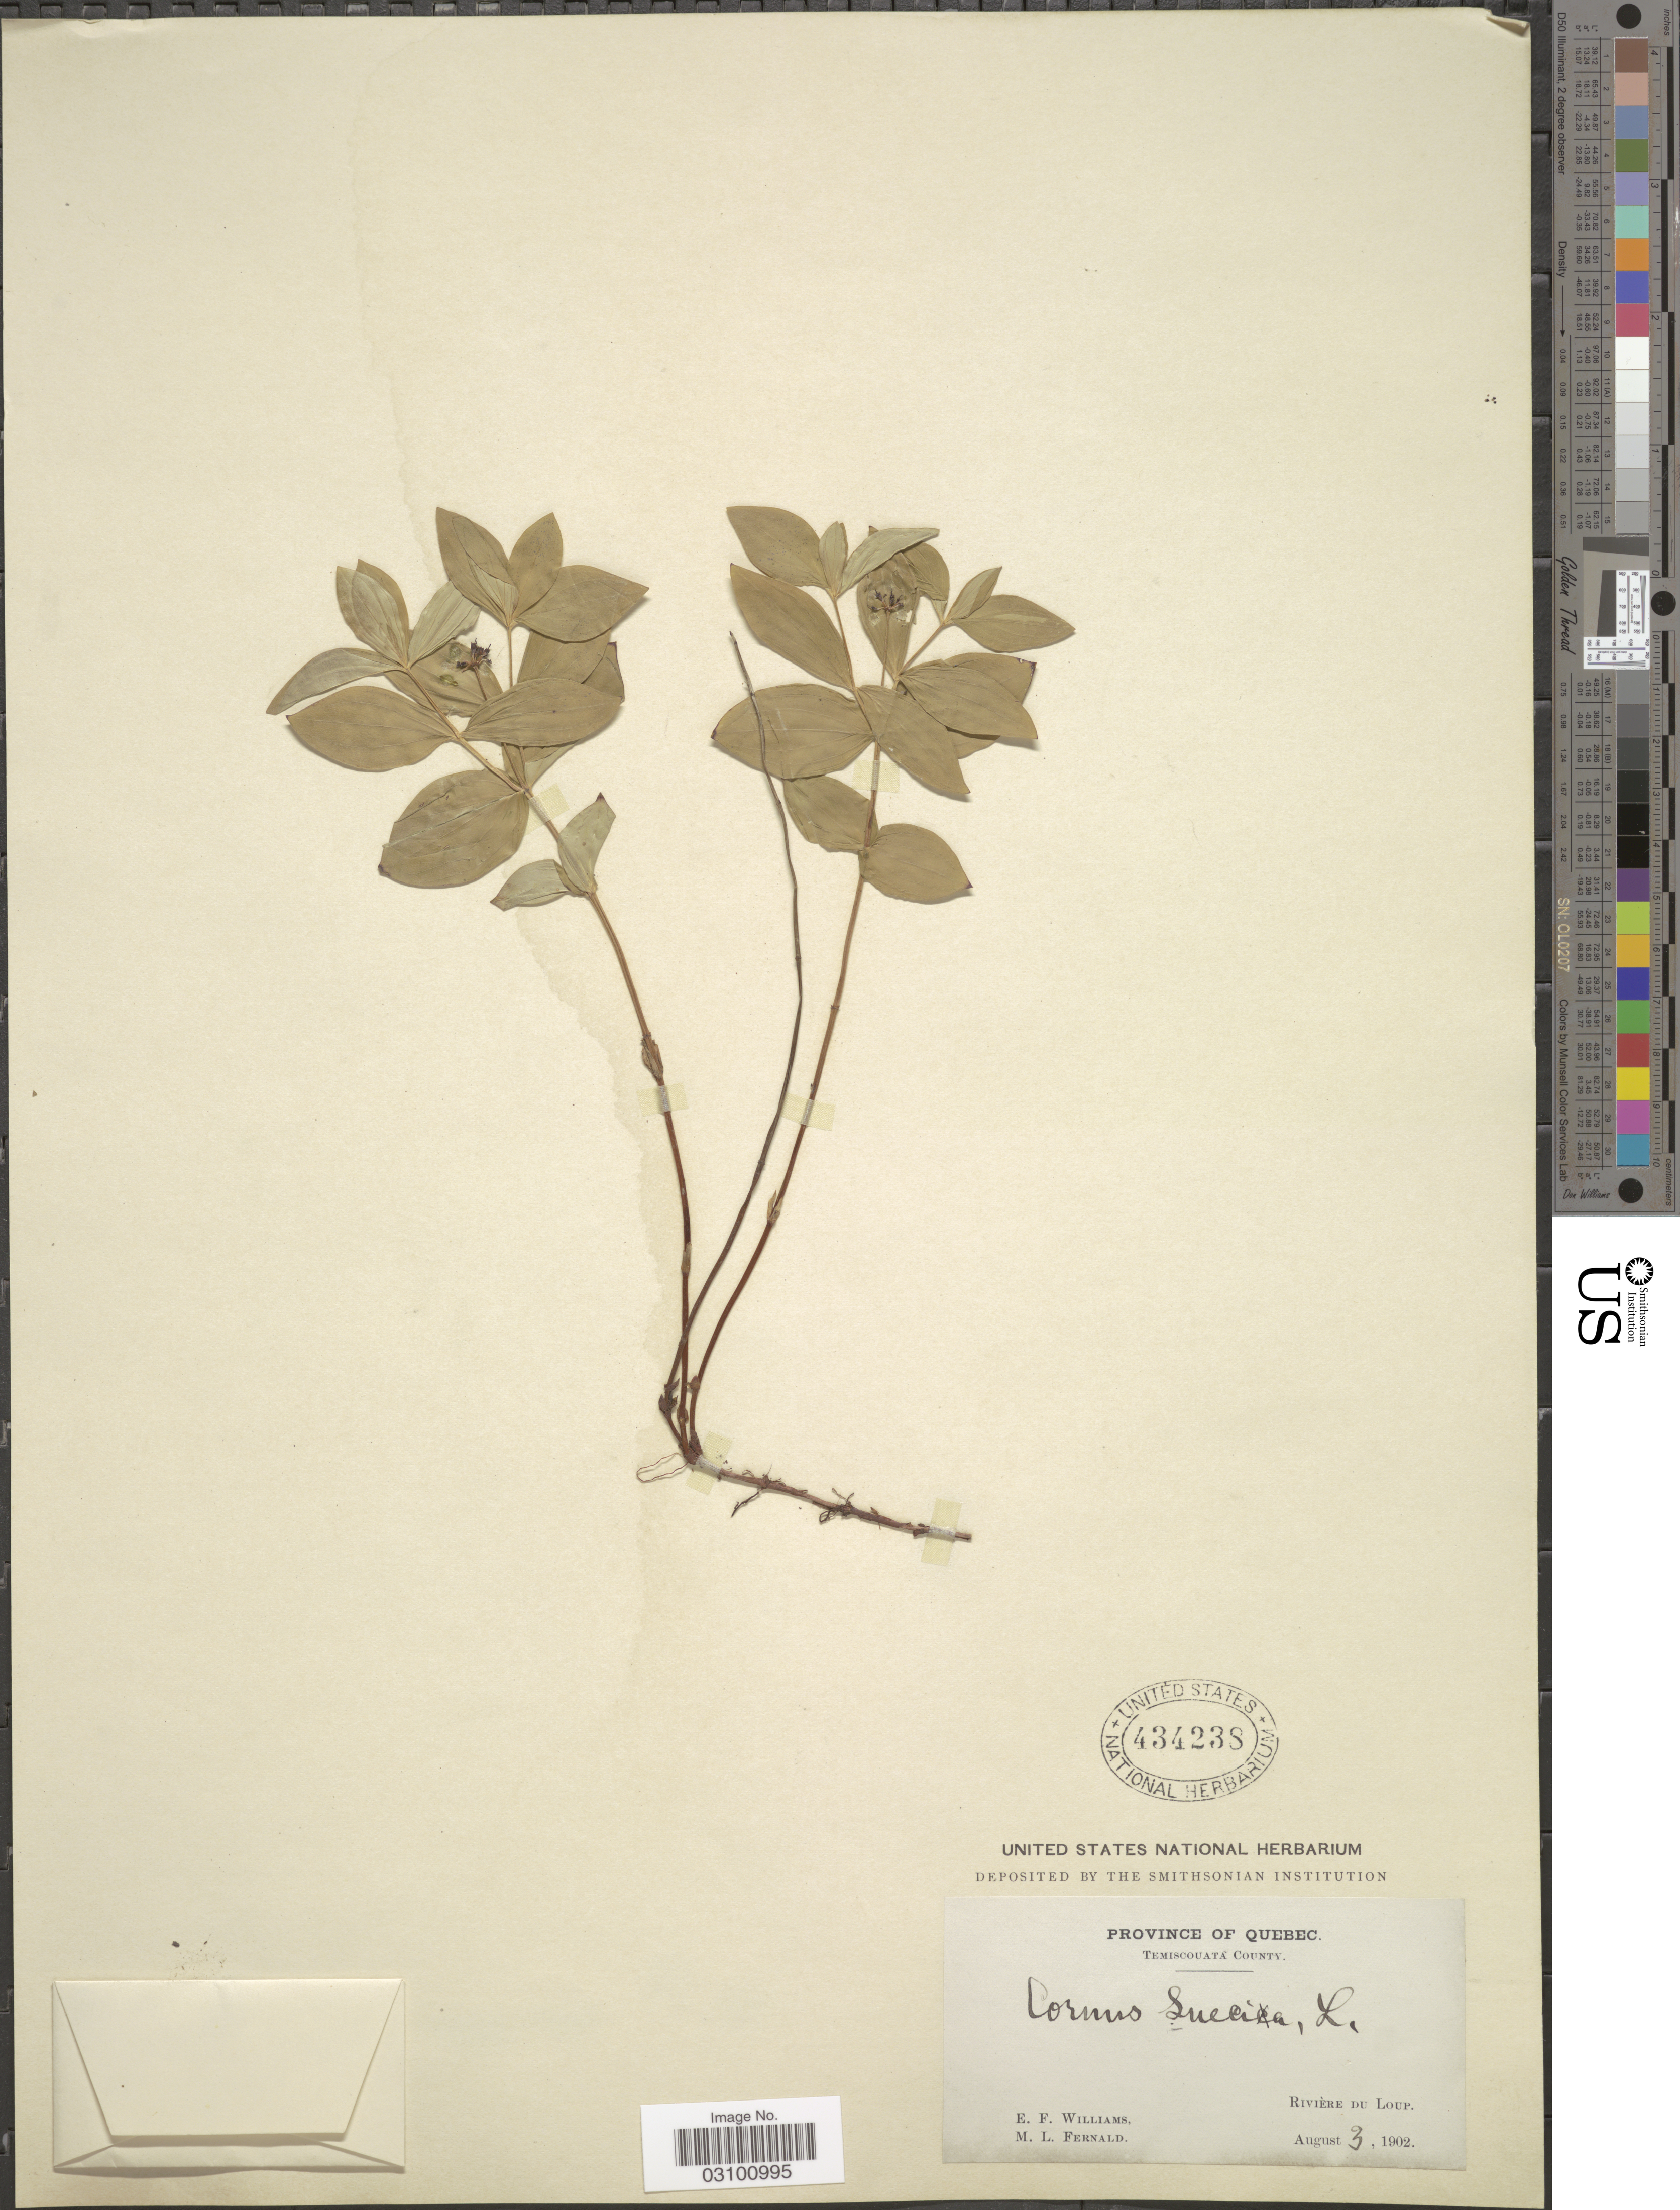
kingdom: Plantae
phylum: Tracheophyta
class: Magnoliopsida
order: Cornales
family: Cornaceae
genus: Cornus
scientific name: Cornus suecica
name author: L.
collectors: E. Williams & M. L. Fernald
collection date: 1902-08-03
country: Canada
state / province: Quebec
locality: Temiscouata County. Rivière du Loup.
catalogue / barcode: US 434238